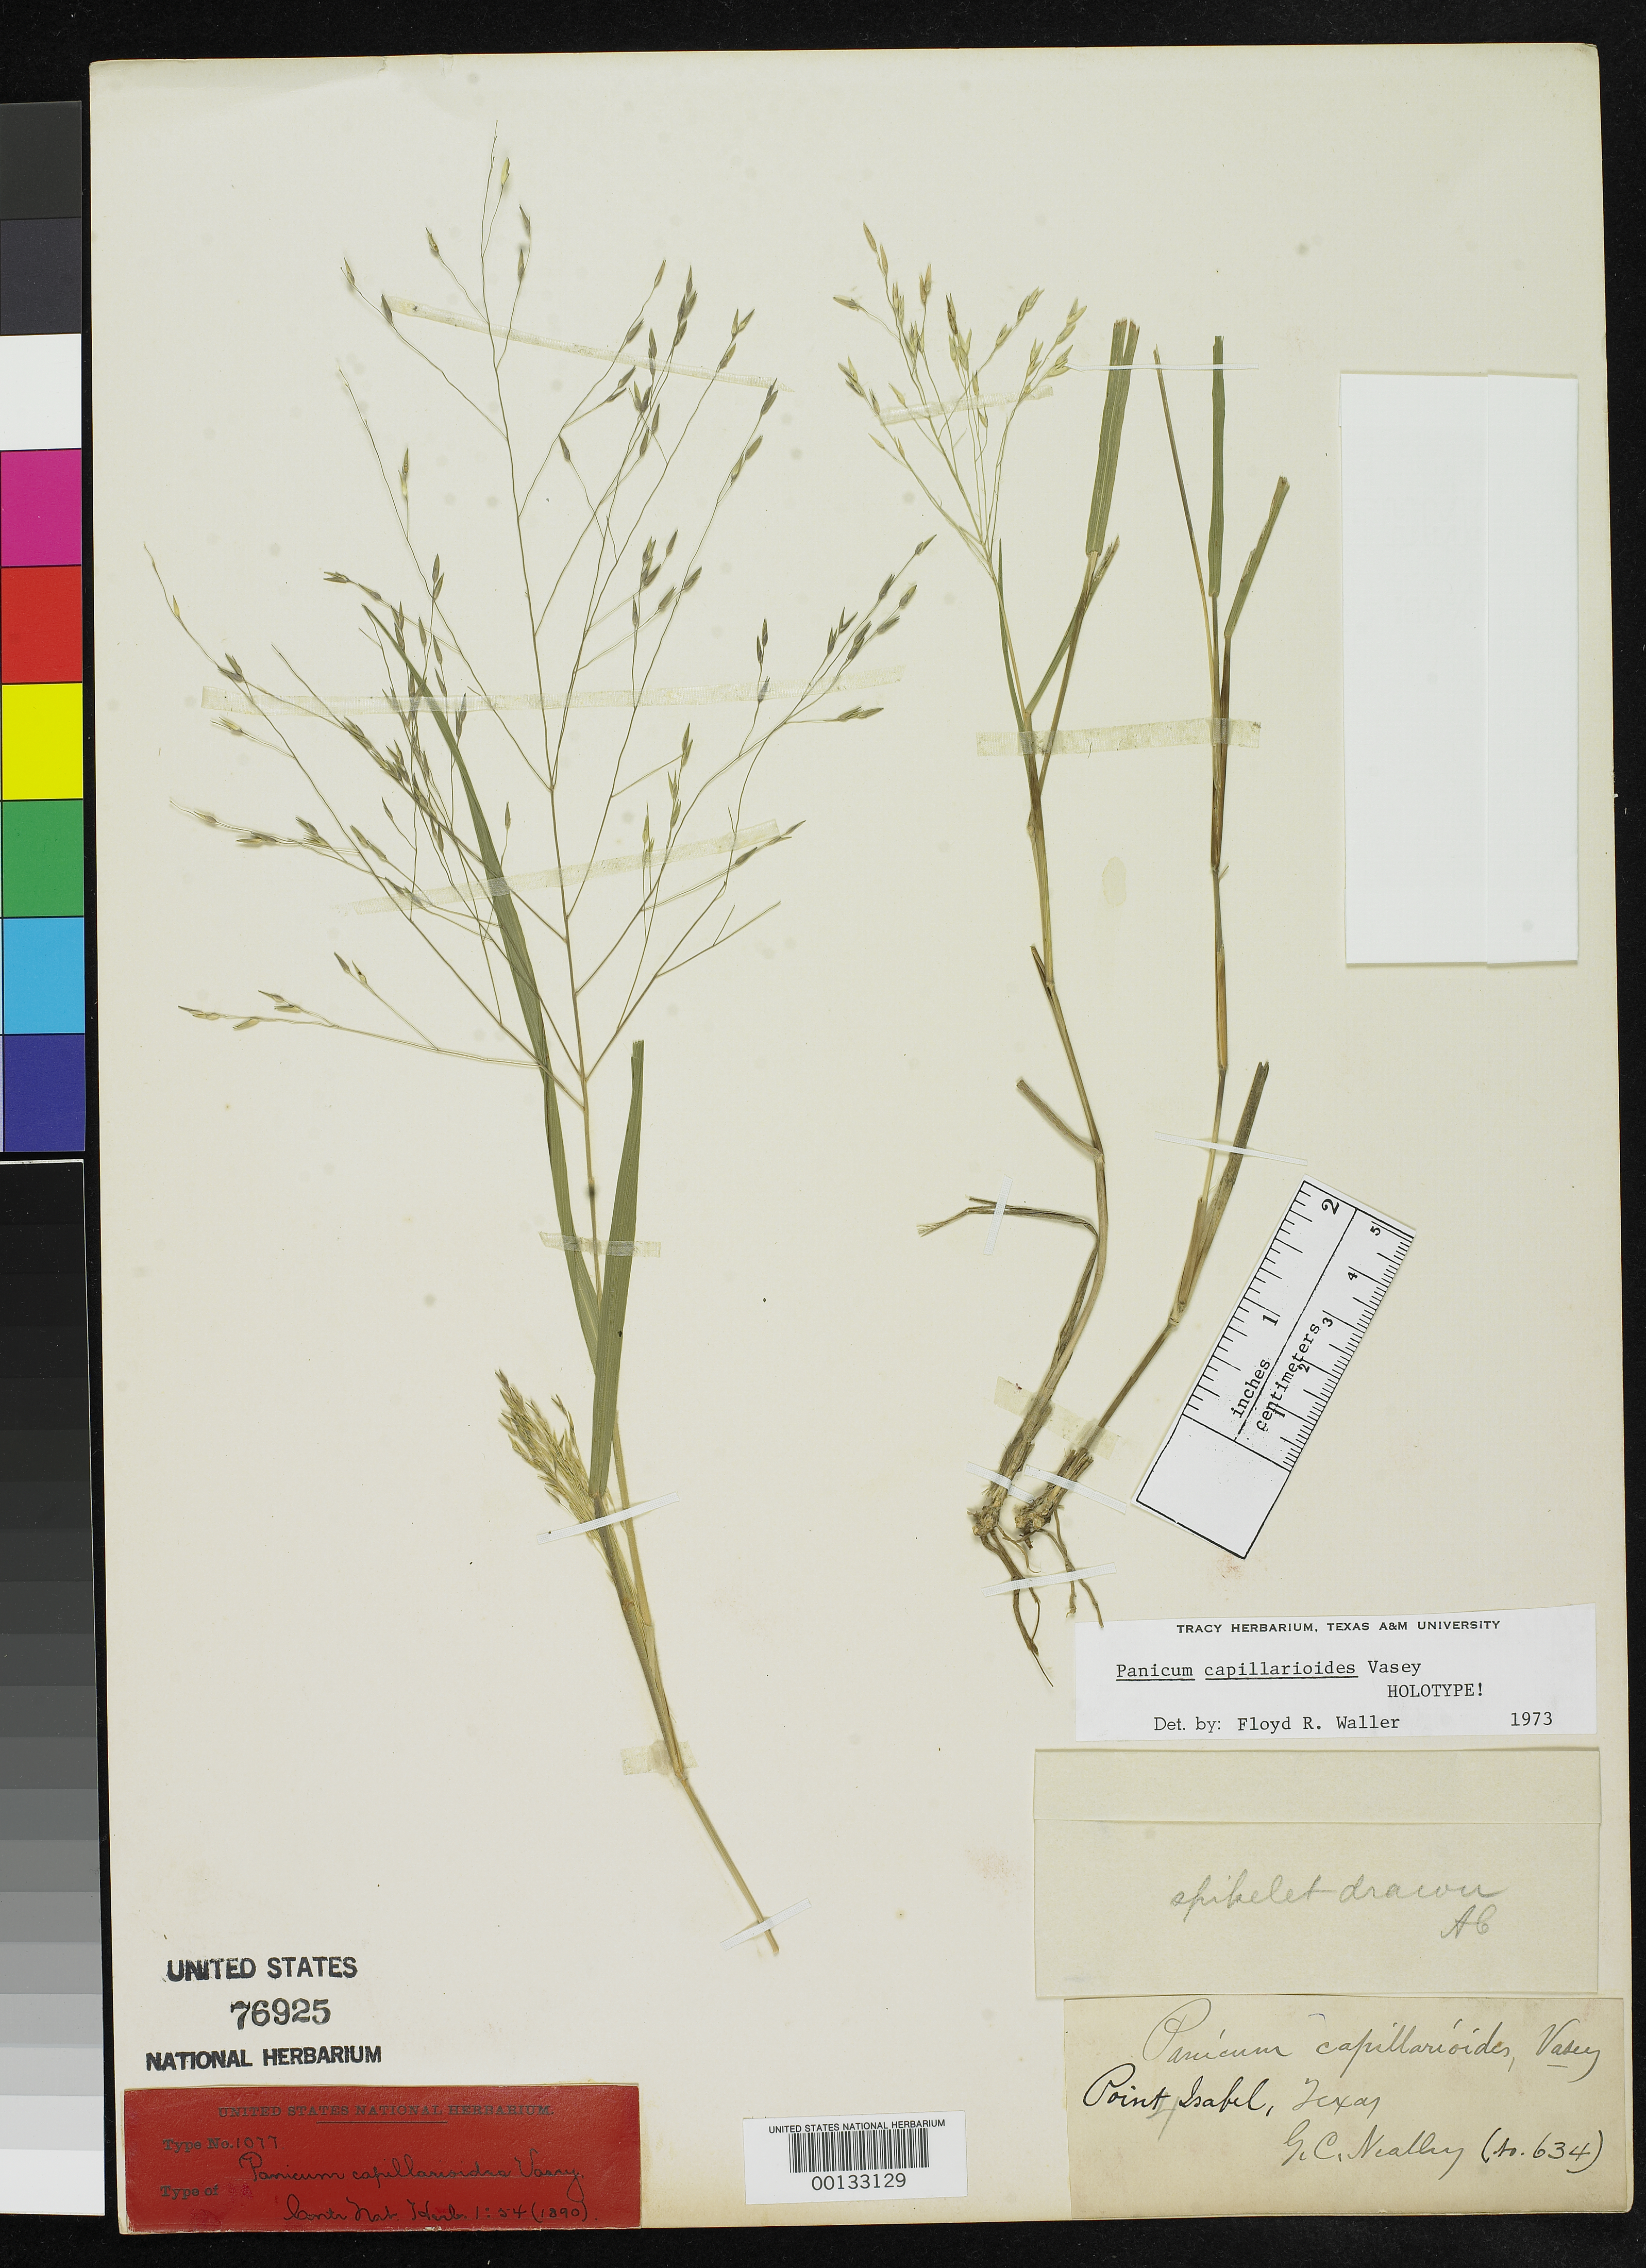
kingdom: Plantae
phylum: Tracheophyta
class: Liliopsida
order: Poales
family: Poaceae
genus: Panicum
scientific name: Panicum capillarioides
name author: Vasey in J.M. Coult.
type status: Holotype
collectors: G. C. Nealley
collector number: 634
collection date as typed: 189-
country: United States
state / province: Texas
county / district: Cameron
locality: Point Isabel.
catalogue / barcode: US 76925